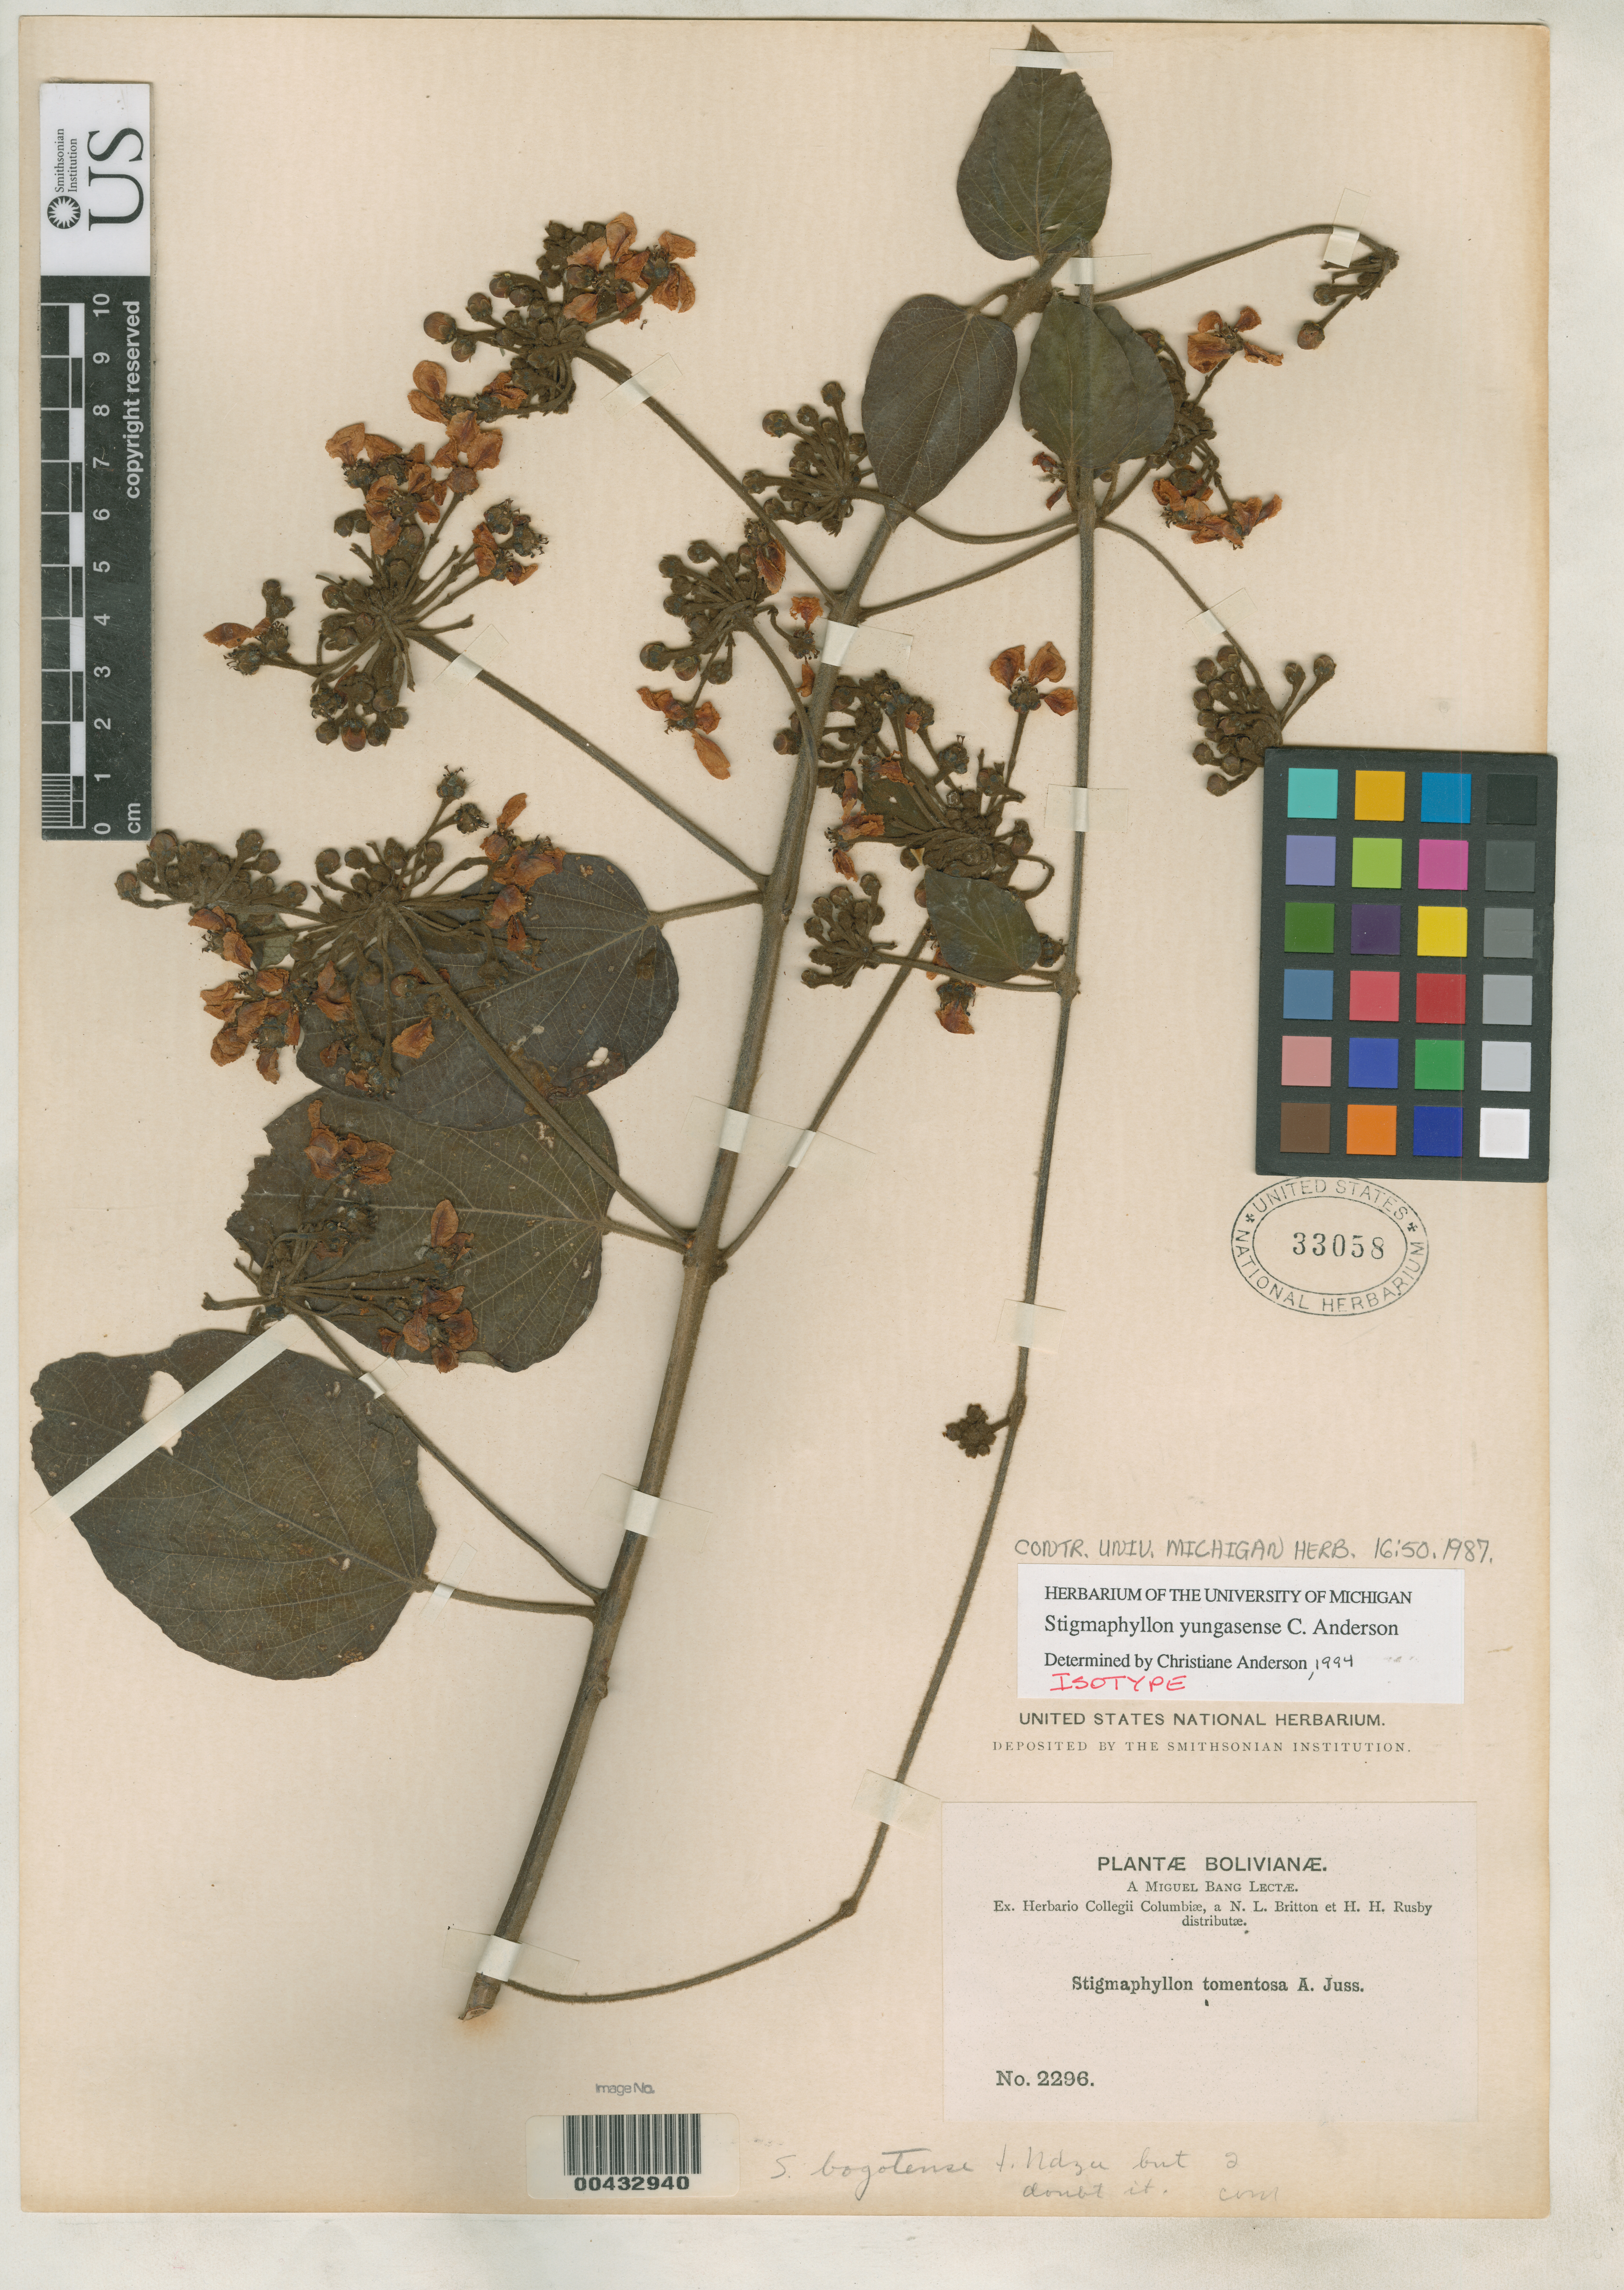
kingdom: Plantae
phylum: Tracheophyta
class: Magnoliopsida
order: Malpighiales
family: Malpighiaceae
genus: Stigmaphyllon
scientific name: Stigmaphyllon yungasense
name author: C.E. Anderson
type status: Isotype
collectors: M. Bang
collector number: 2296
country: Bolivia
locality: Mapiri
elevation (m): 1600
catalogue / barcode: US 33058